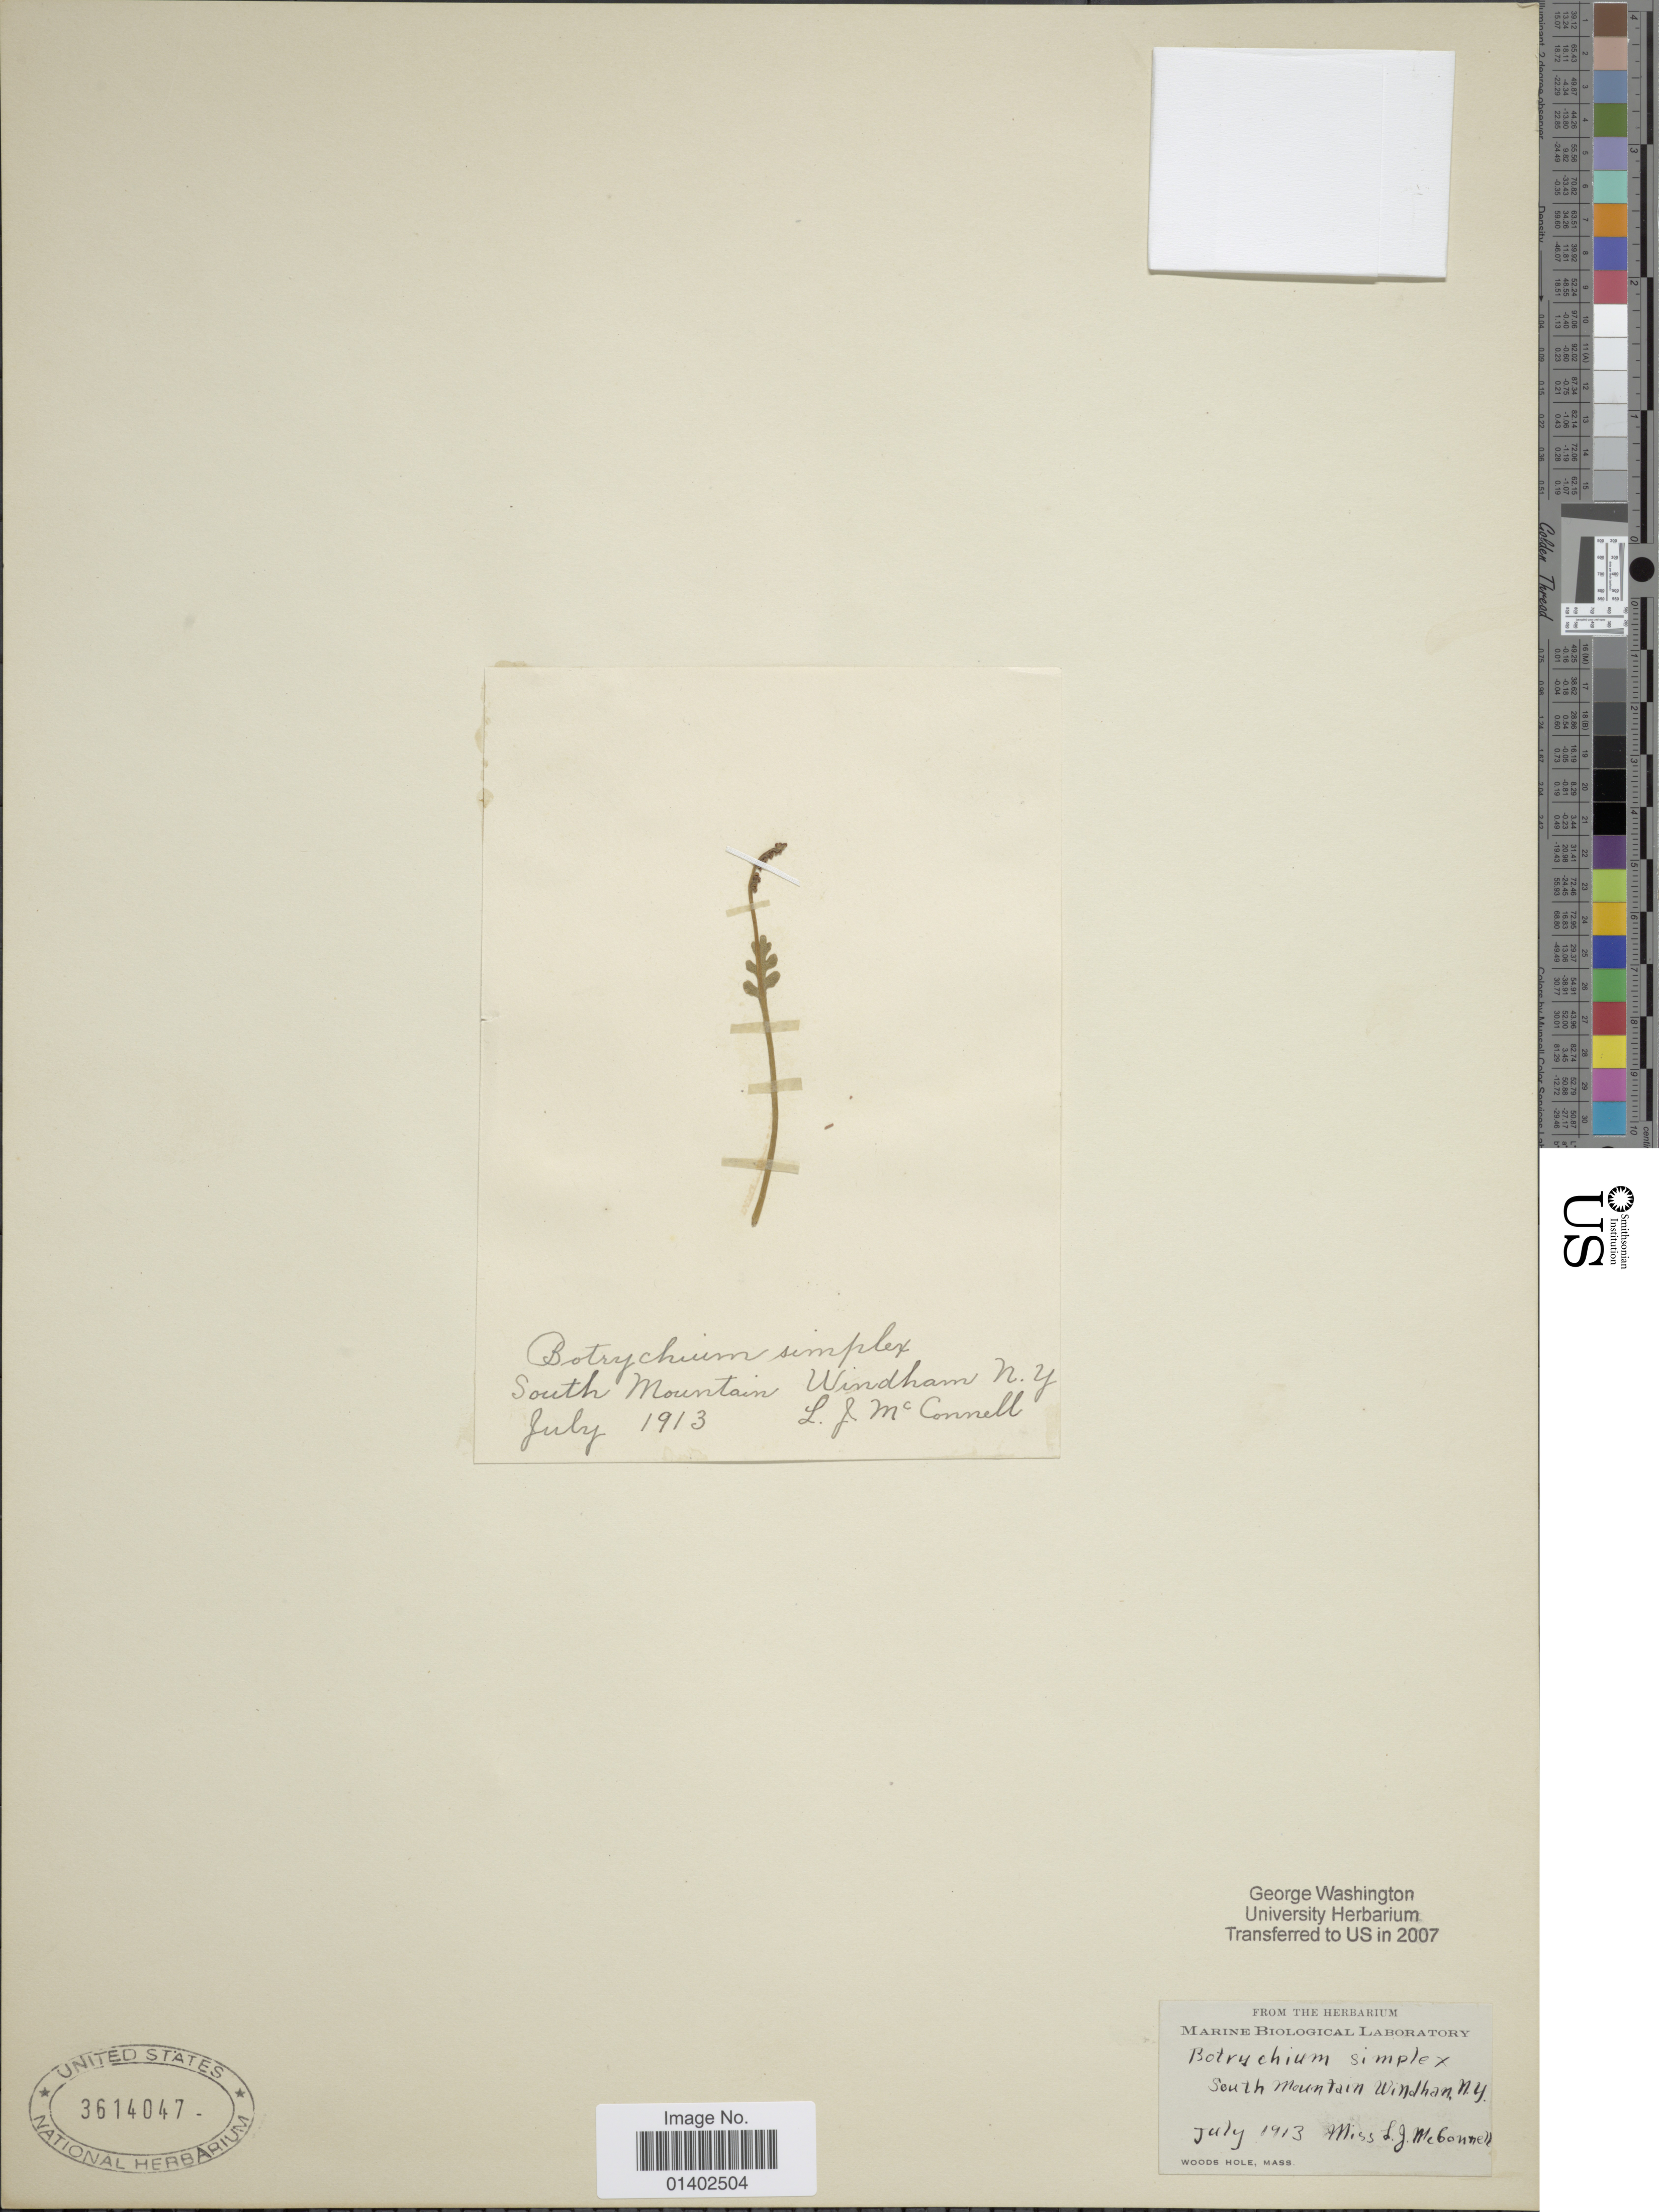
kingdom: Plantae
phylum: Tracheophyta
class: Polypodiopsida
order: Ophioglossales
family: Ophioglossaceae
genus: Botrychium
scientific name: Botrychium simplex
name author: E. Hitchc.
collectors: L. Mcconnell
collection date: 1913-07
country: United States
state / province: New York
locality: South Mountain Windham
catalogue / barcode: US 3614047